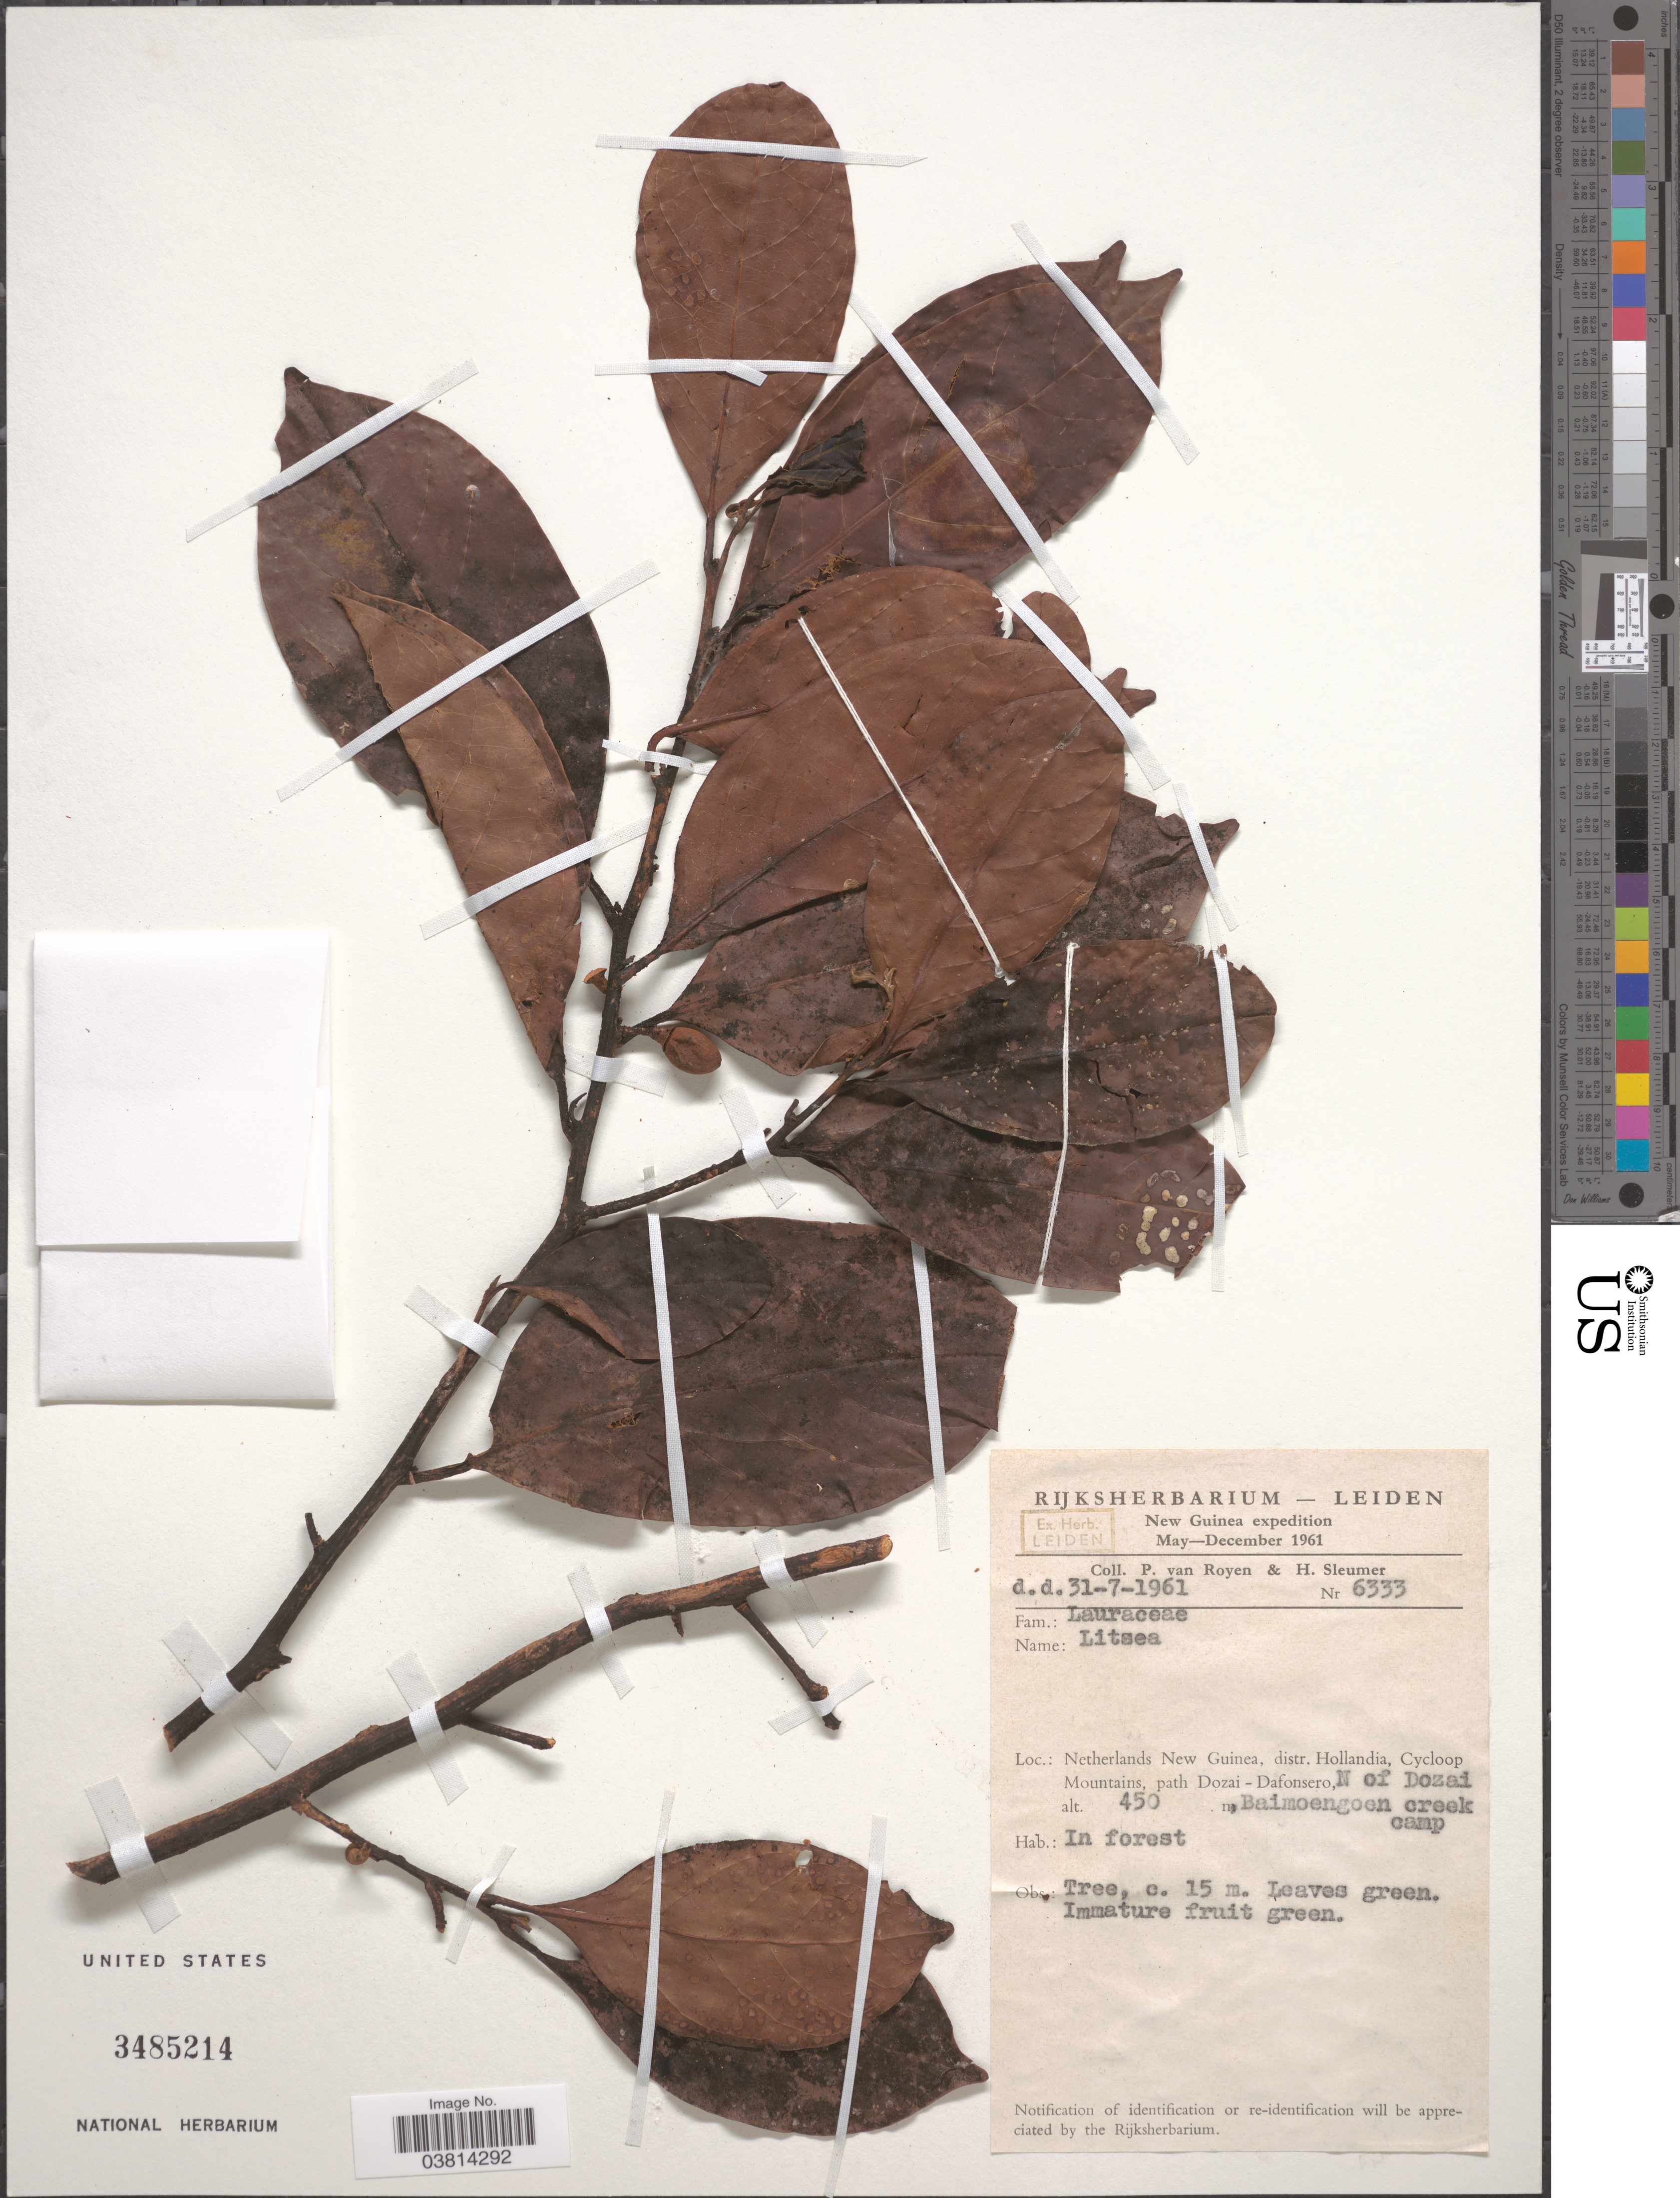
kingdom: Plantae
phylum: Tracheophyta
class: Magnoliopsida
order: Laurales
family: Lauraceae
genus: Litsea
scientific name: Litsea sp.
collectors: P. van Royen & H. O. Sleumer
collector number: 6333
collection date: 1961-07-31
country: Indonesia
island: New Guinea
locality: Netherlands New Guinea, distr. Hollandia, Cycloop Mountains, path Dozai-Dafonsero, N of Dozai, Baimoengoen creek camp.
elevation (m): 450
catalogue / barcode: US 3485214